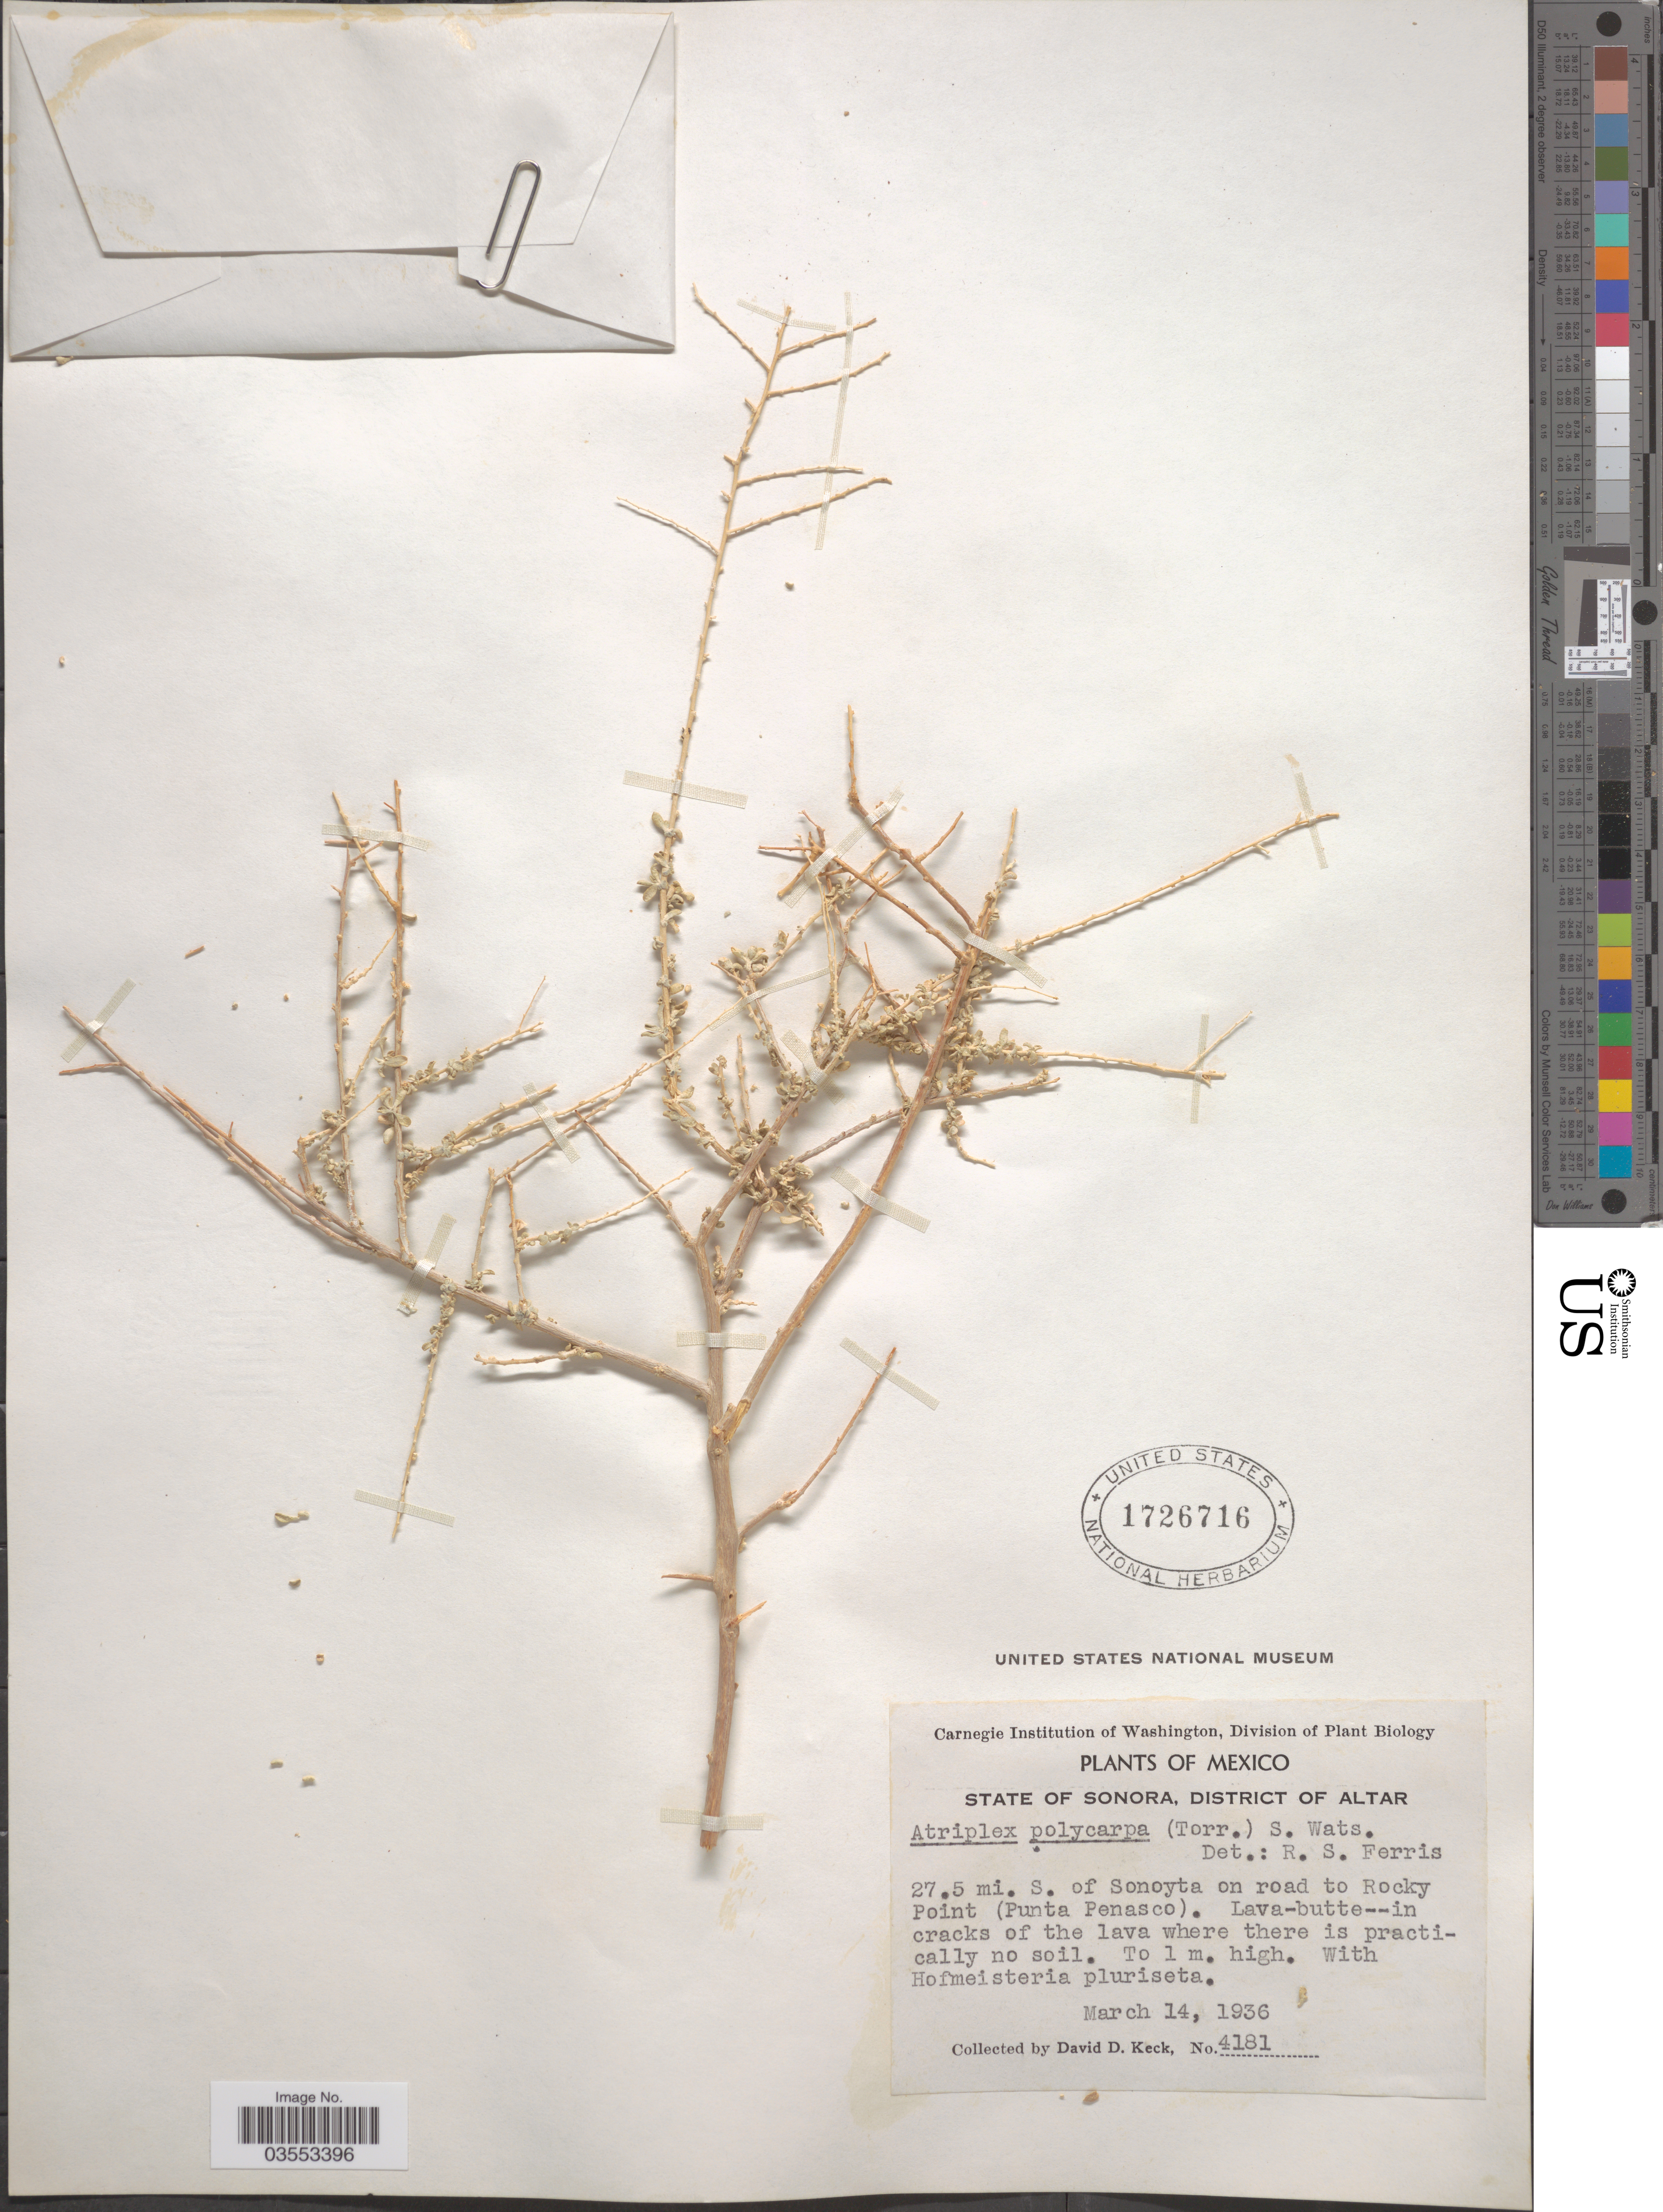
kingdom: Plantae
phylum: Tracheophyta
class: Magnoliopsida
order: Caryophyllales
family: Amaranthaceae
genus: Atriplex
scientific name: Atriplex polycarpa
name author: (Torr.) S. Watson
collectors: D. D. Keck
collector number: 4181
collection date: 1936-03-14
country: Mexico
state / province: Sonora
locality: District of Altar. 27.5 mi. S. of Sonoyta on road to Rocky Point (Punta Penasco).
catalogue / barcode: US 1726716